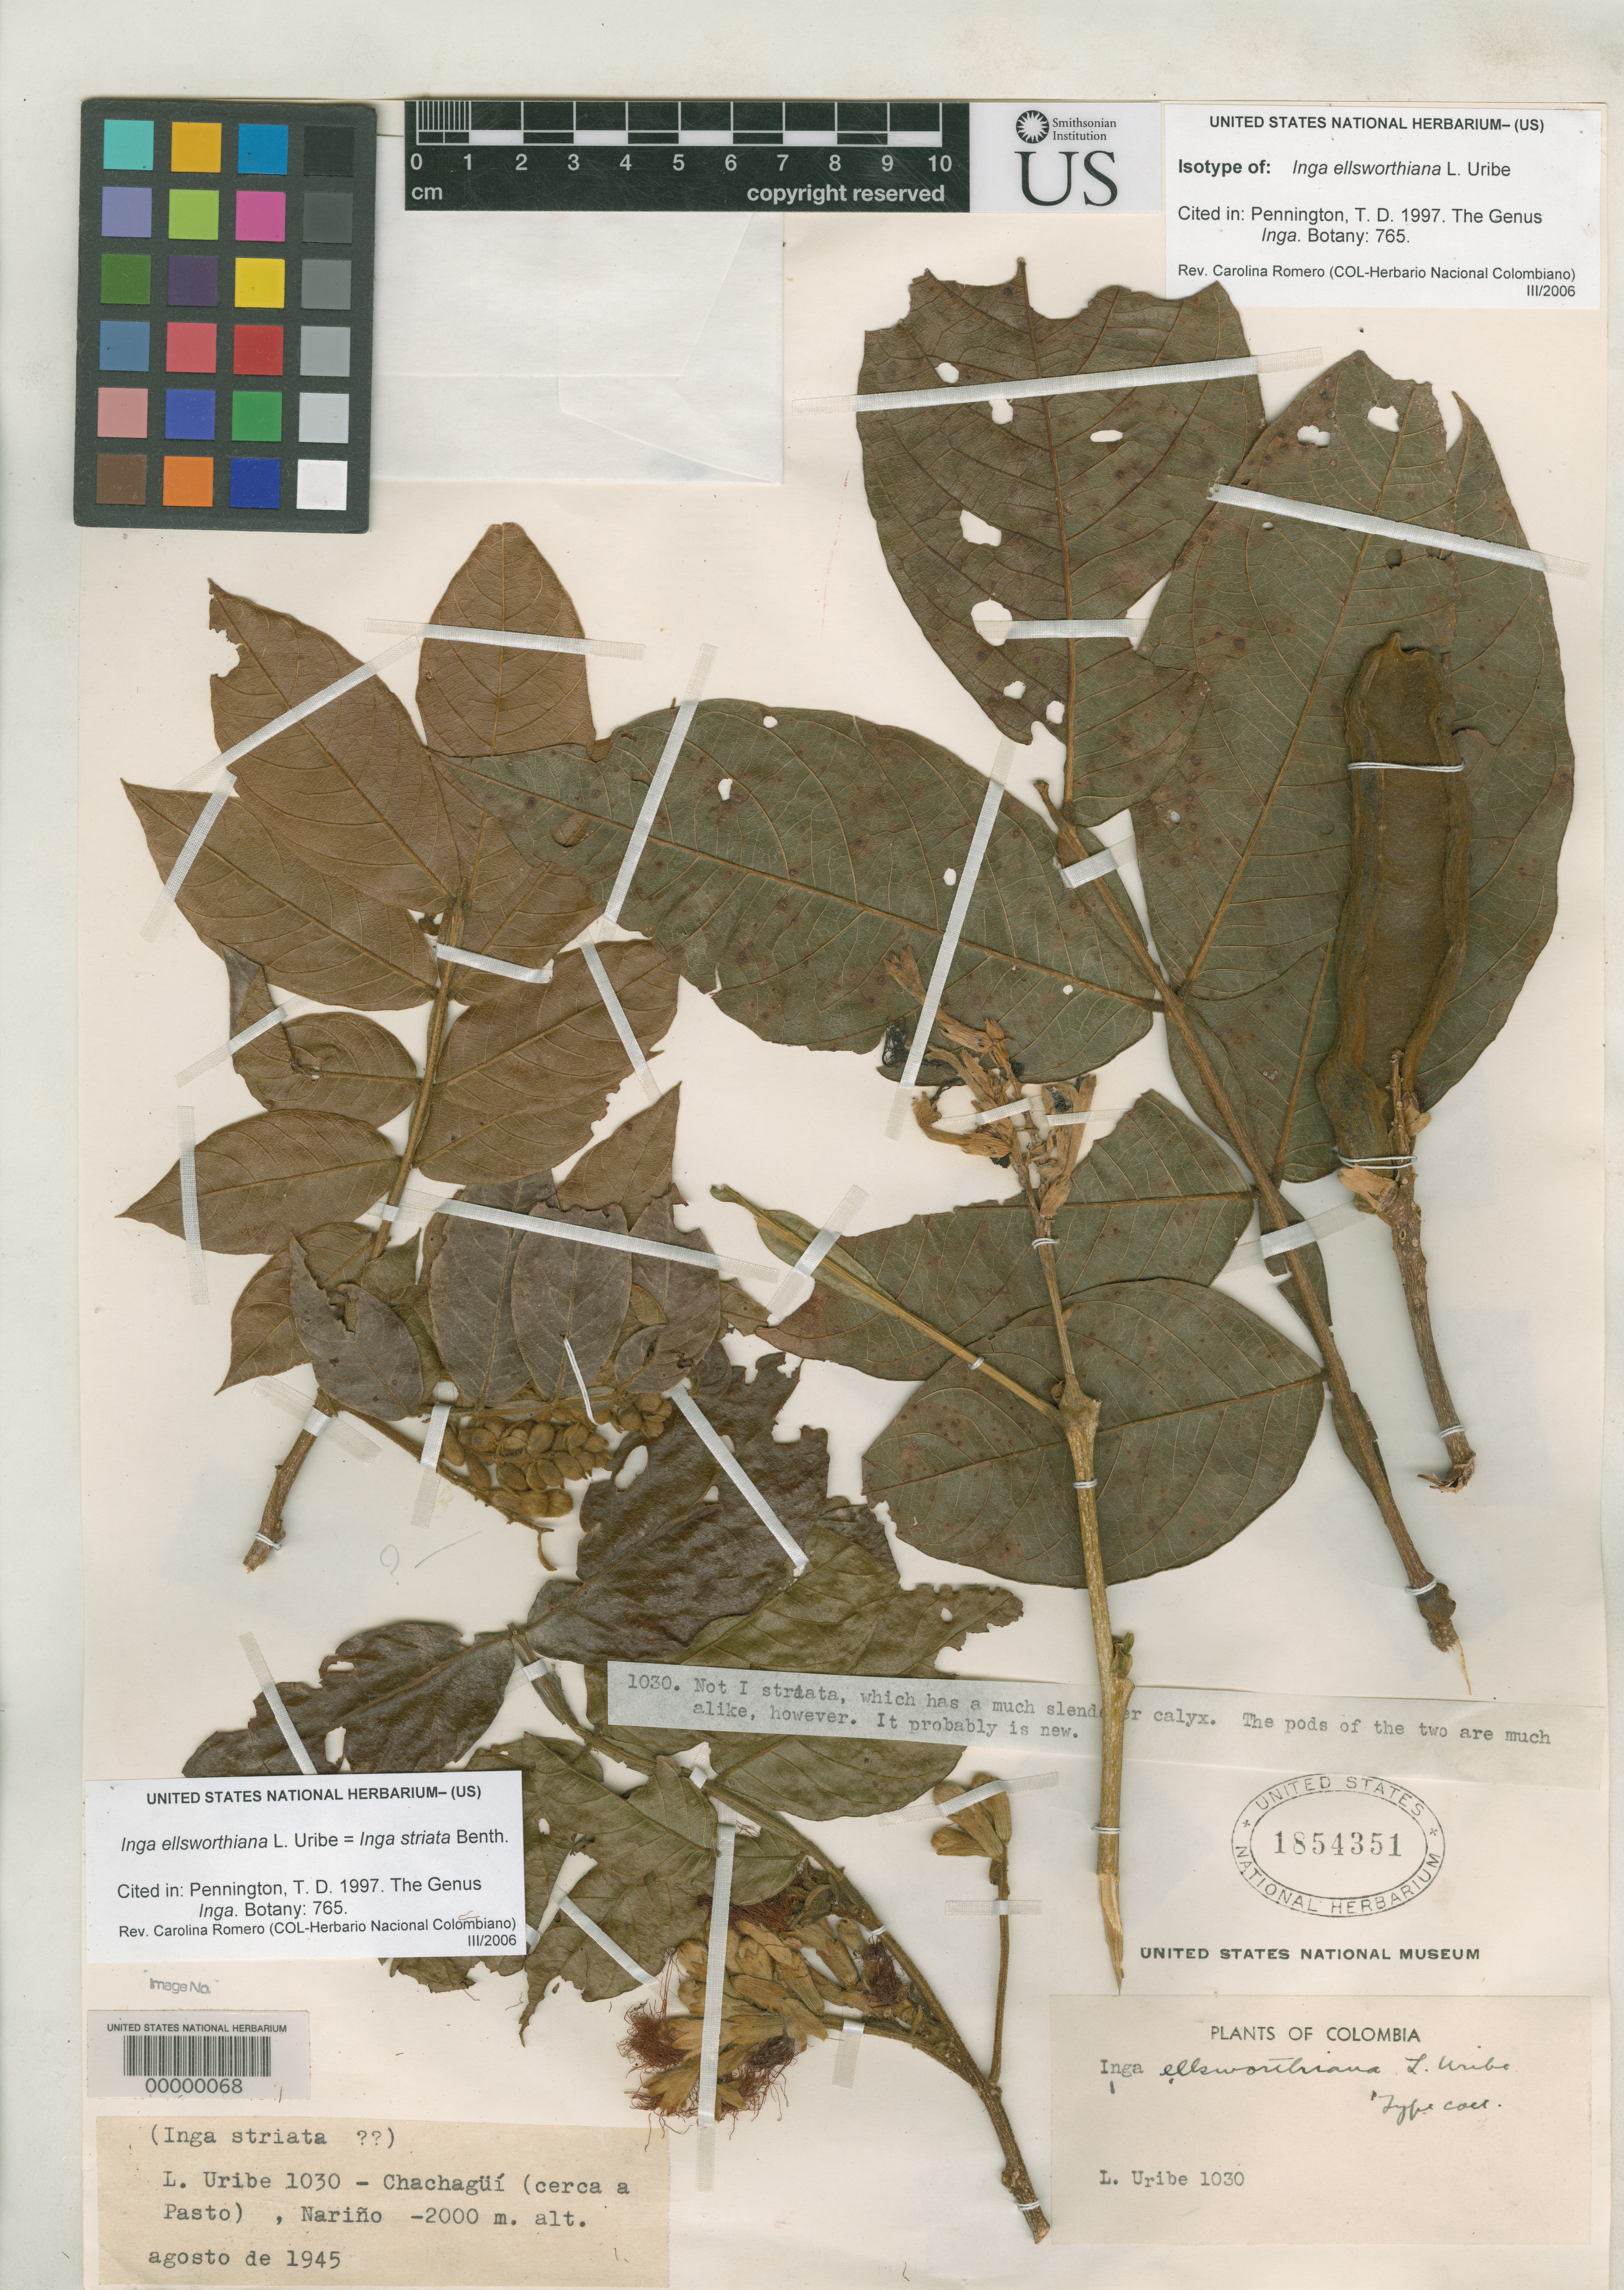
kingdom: Plantae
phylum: Tracheophyta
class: Magnoliopsida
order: Fabales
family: Fabaceae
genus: Inga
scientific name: Inga ellsworthiana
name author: L. Uribe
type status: Isotype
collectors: L. Uribe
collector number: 1030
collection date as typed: Aug 1945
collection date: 1945-08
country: Colombia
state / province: Nariño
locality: Chachagui, Cerca a Pasto.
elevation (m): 2000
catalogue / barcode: US 1854351